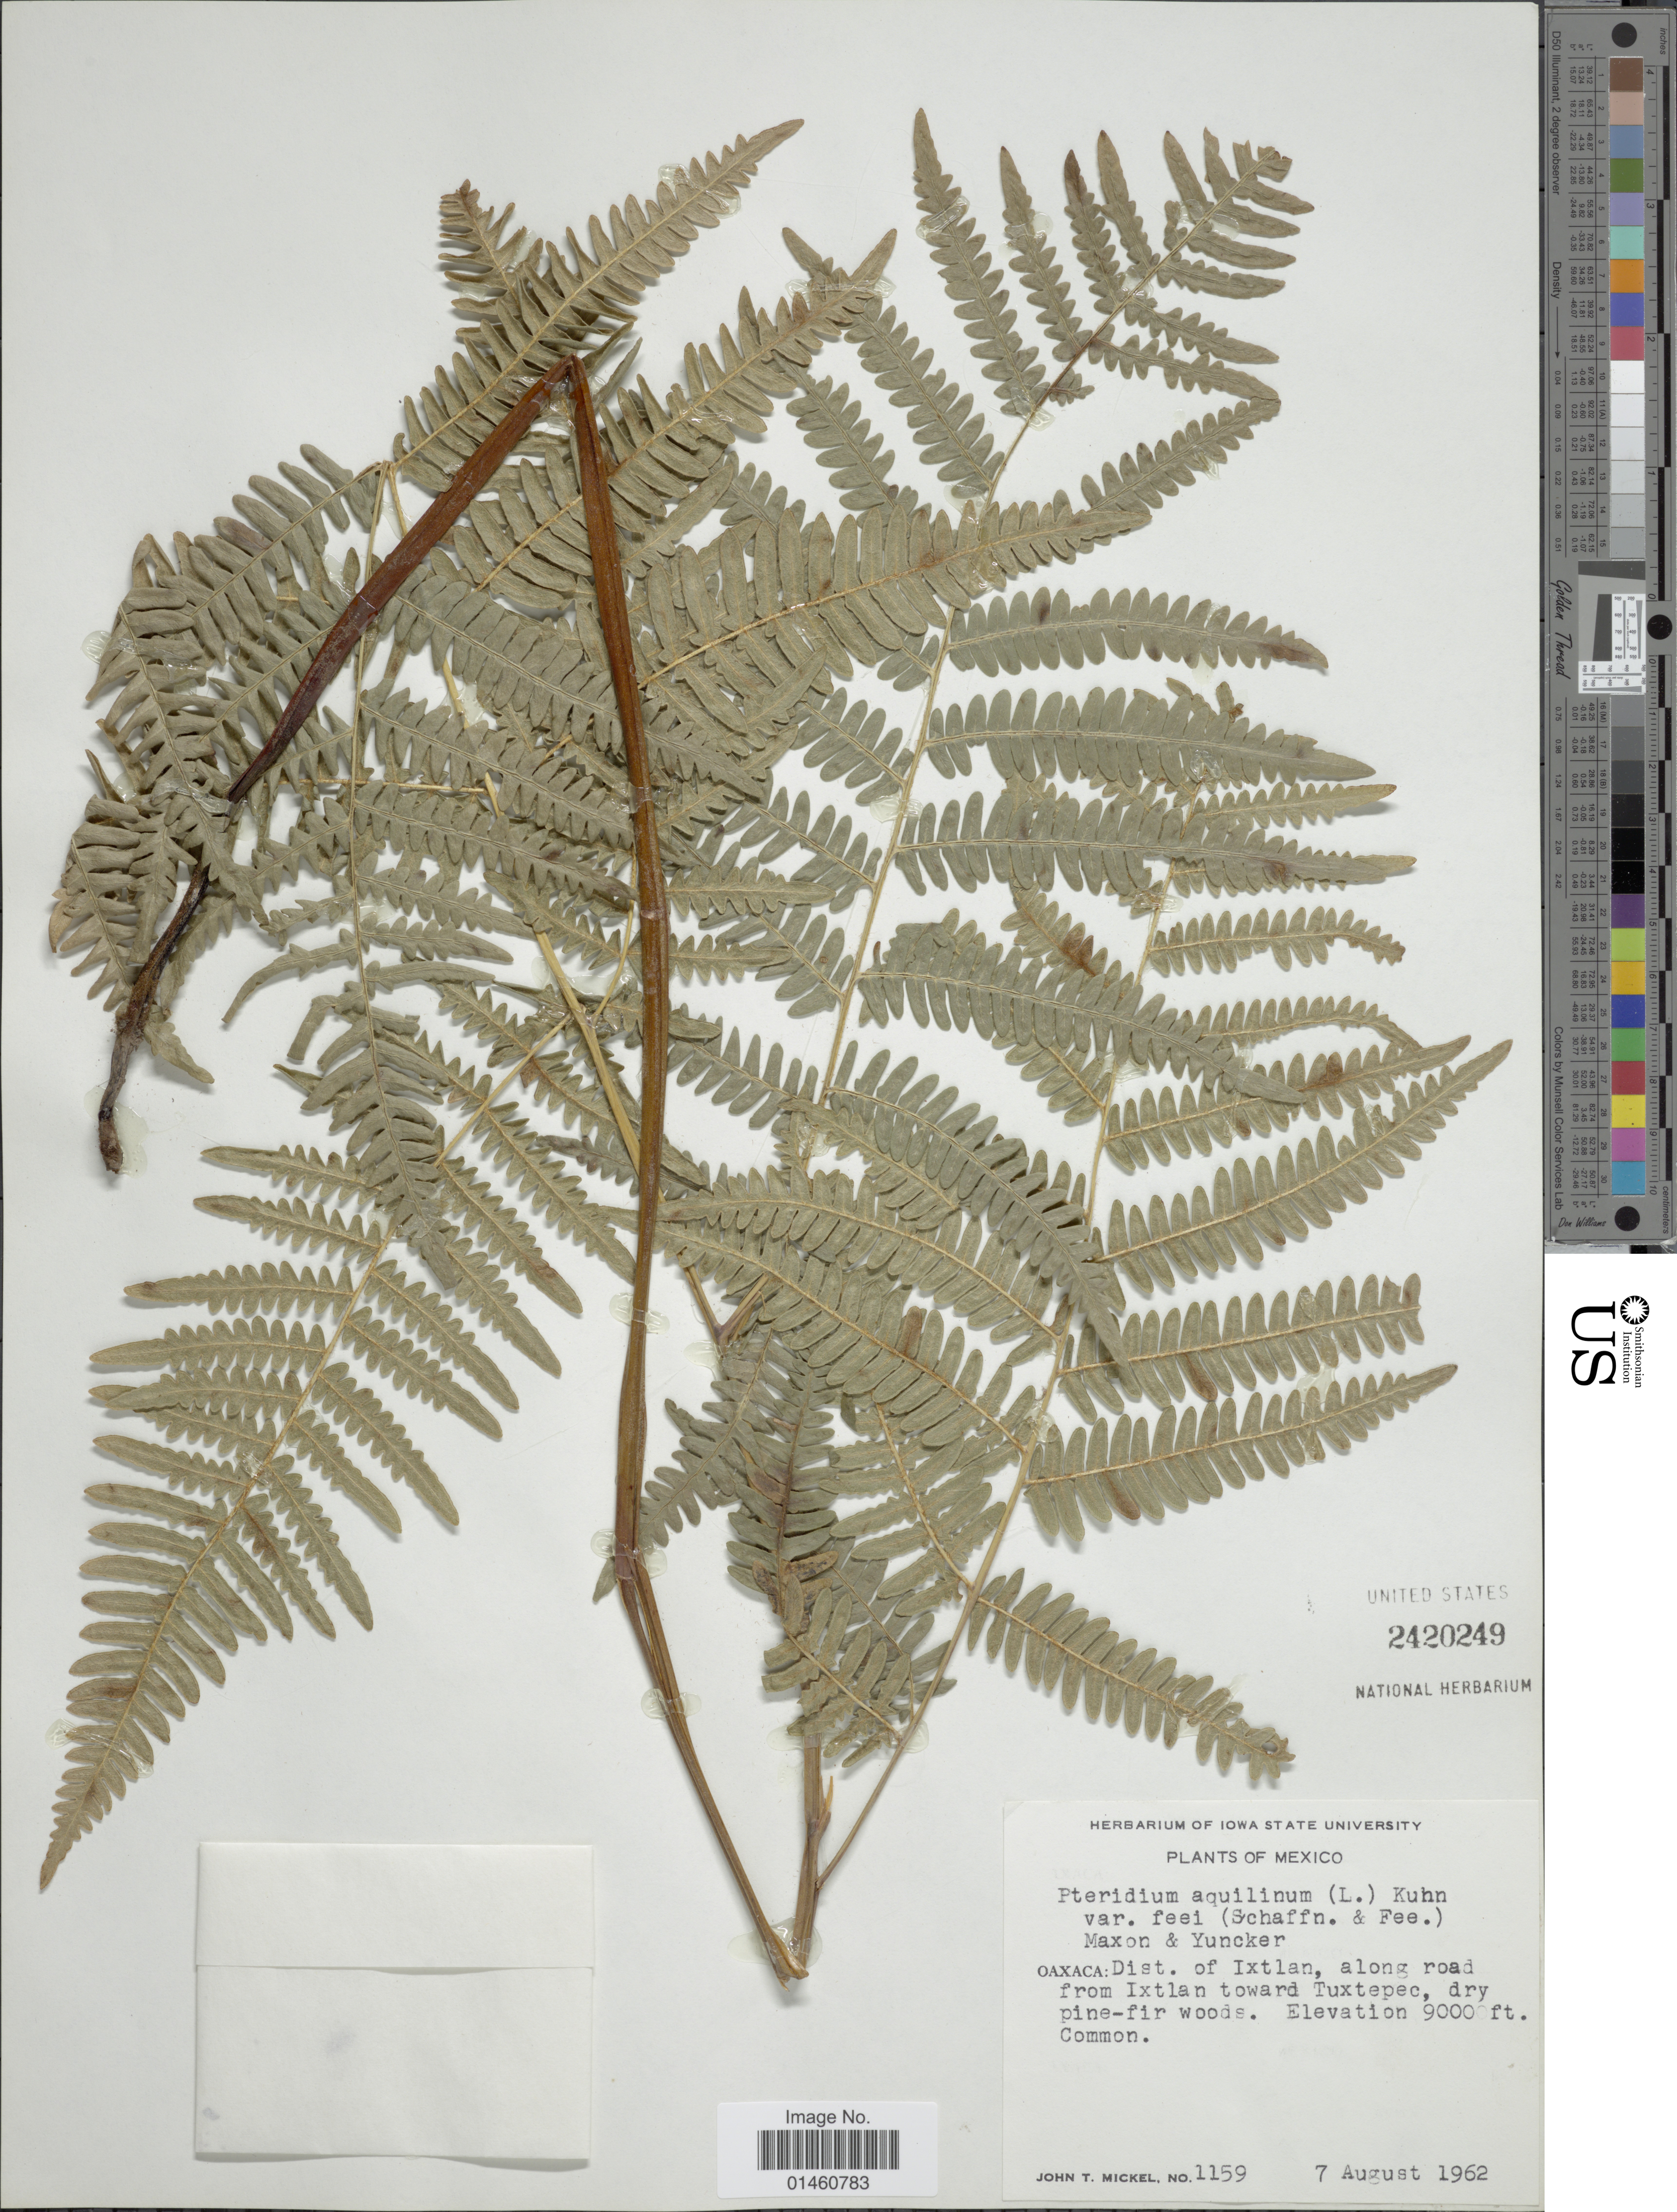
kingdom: Plantae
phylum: Tracheophyta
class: Polypodiopsida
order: Polypodiales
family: Dennstaedtiaceae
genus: Pteridium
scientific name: Pteridium aquilinum var. feei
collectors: J. T. Mickel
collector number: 1159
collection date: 1962-08-07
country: Mexico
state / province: Oaxaca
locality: Dist. of Ixtlan, along road from ixtlan toward Tuxtepec.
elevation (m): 2743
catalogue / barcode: US 2420249